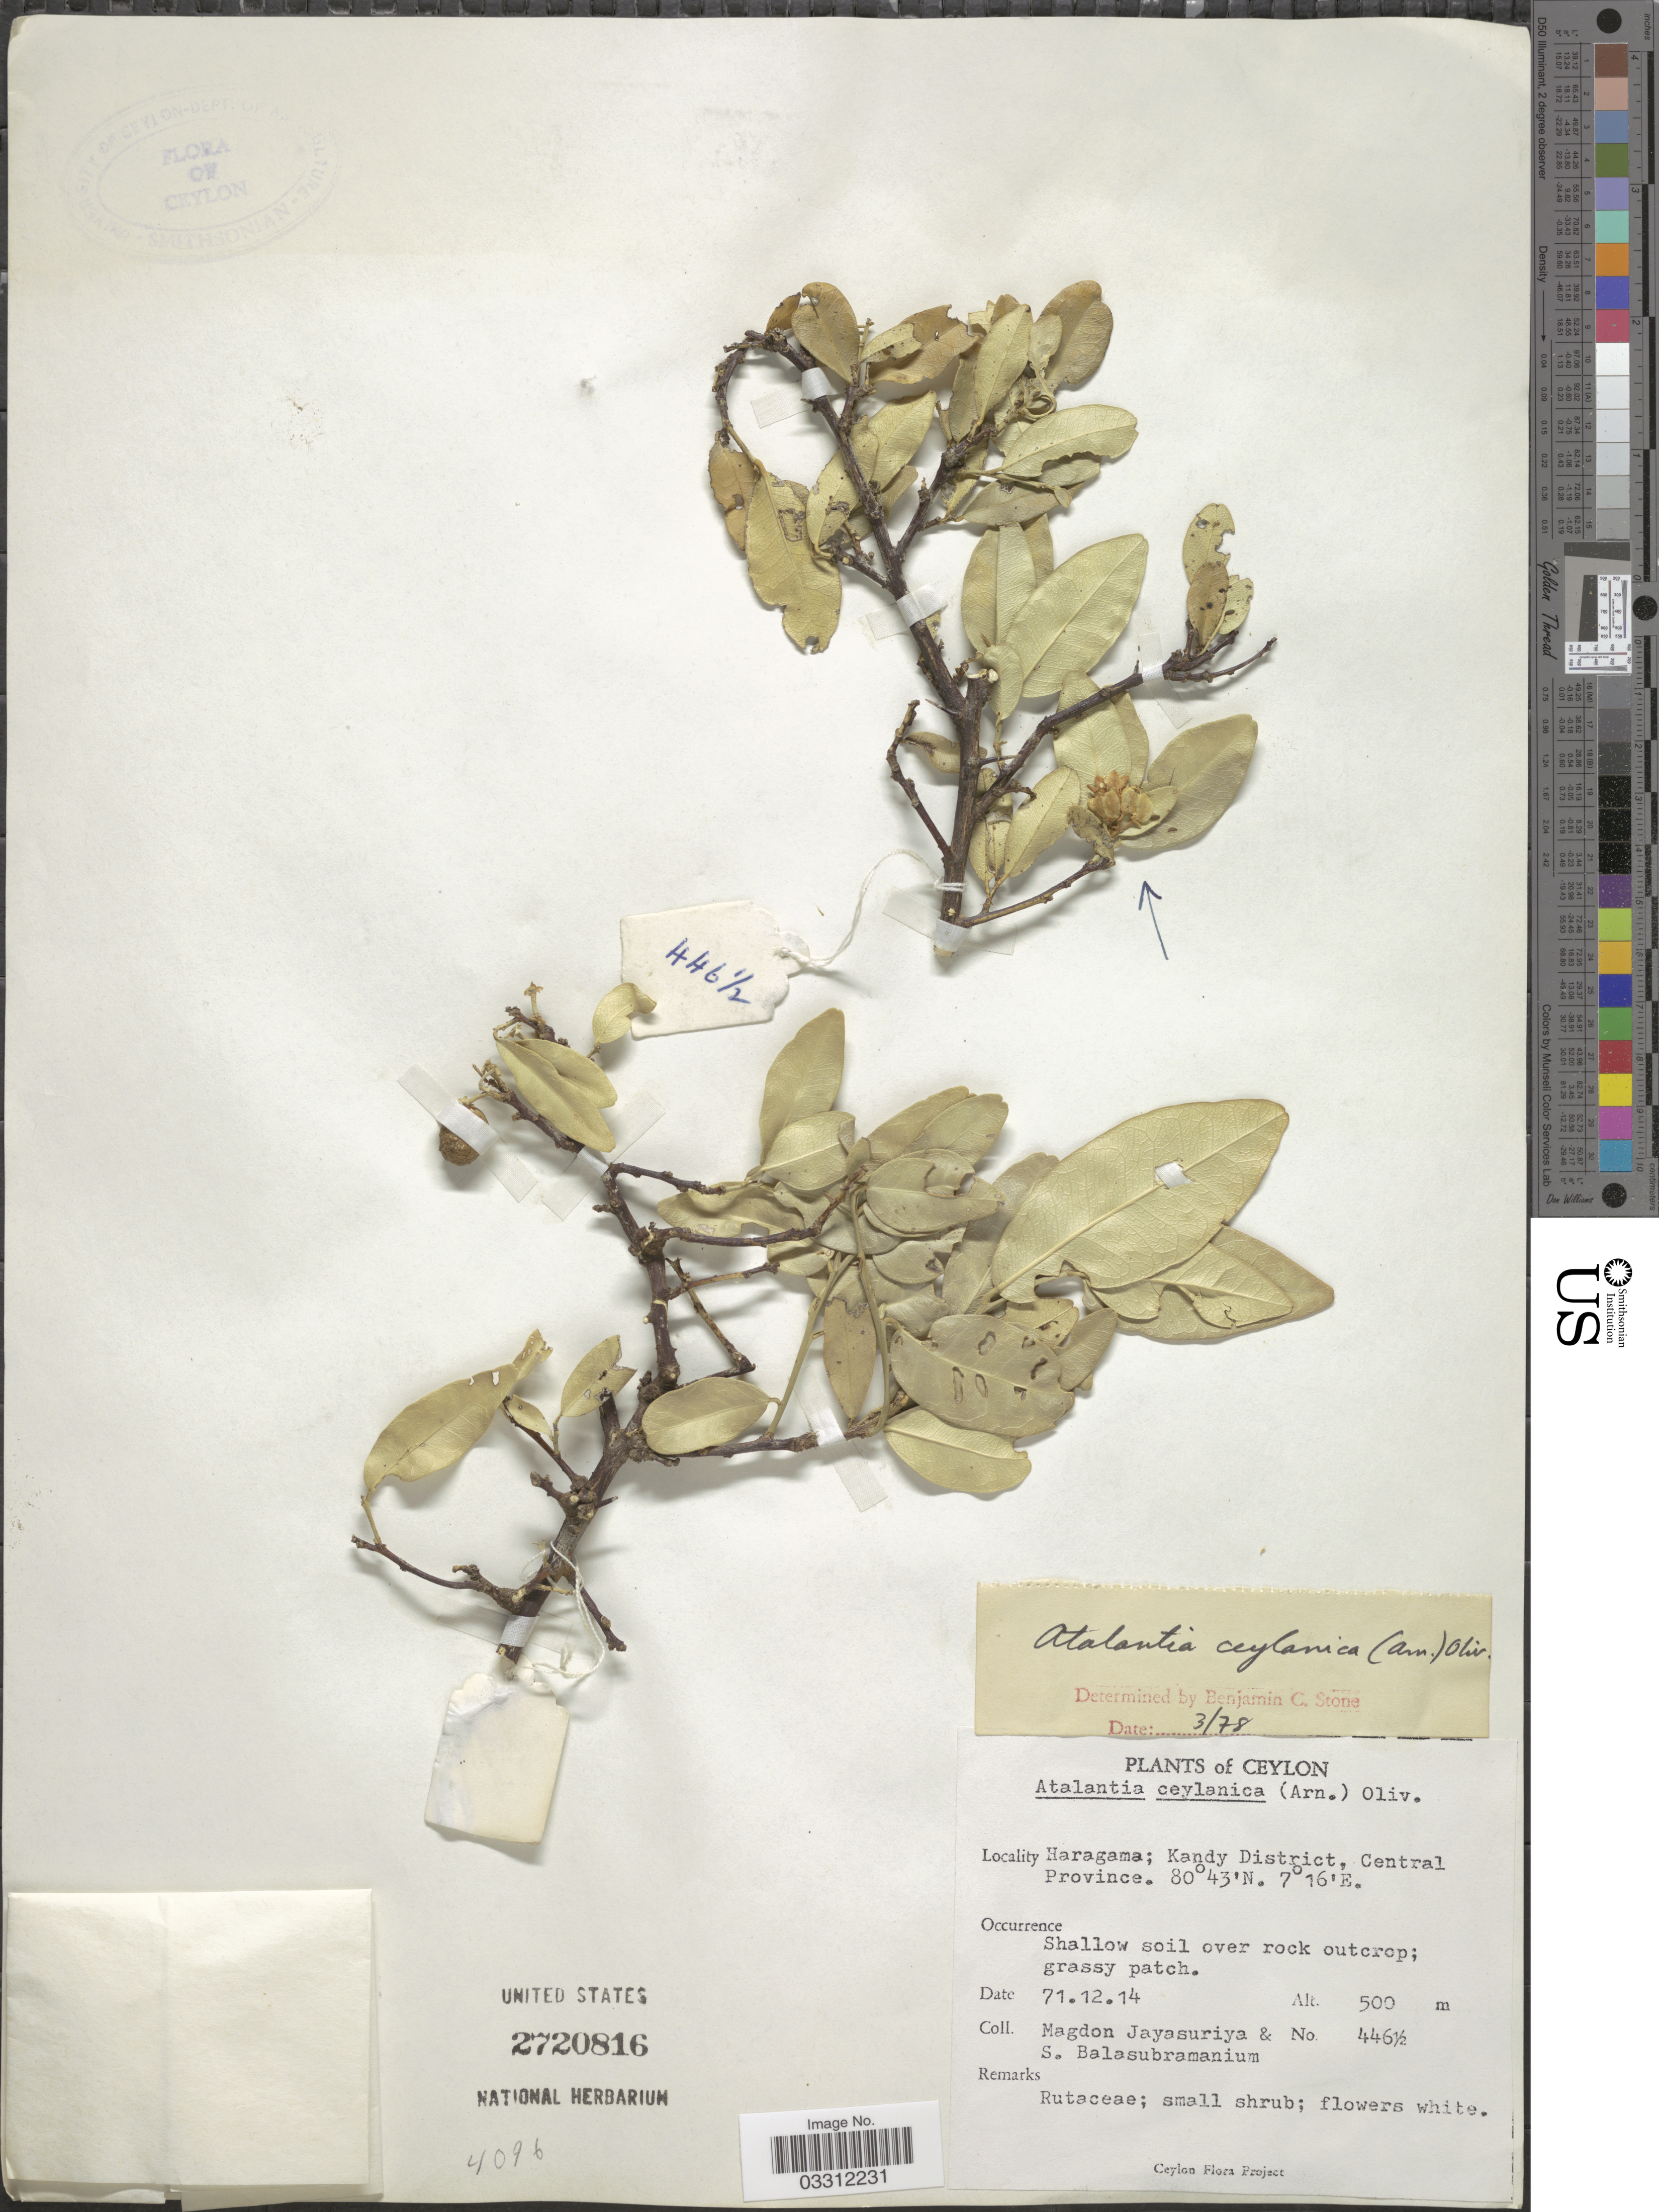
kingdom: Plantae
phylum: Tracheophyta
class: Magnoliopsida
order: Sapindales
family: Rutaceae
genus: Atalantia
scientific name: Atalantia ceylanica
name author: (Arn.) Oliv.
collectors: A. H. Jayasuriya & S. Balasubramanium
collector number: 446½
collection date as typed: Transcribed d/m/y: 14/12/71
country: Sri Lanka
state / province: Central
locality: Haragama; Kandy District.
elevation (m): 500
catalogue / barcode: US 2720816